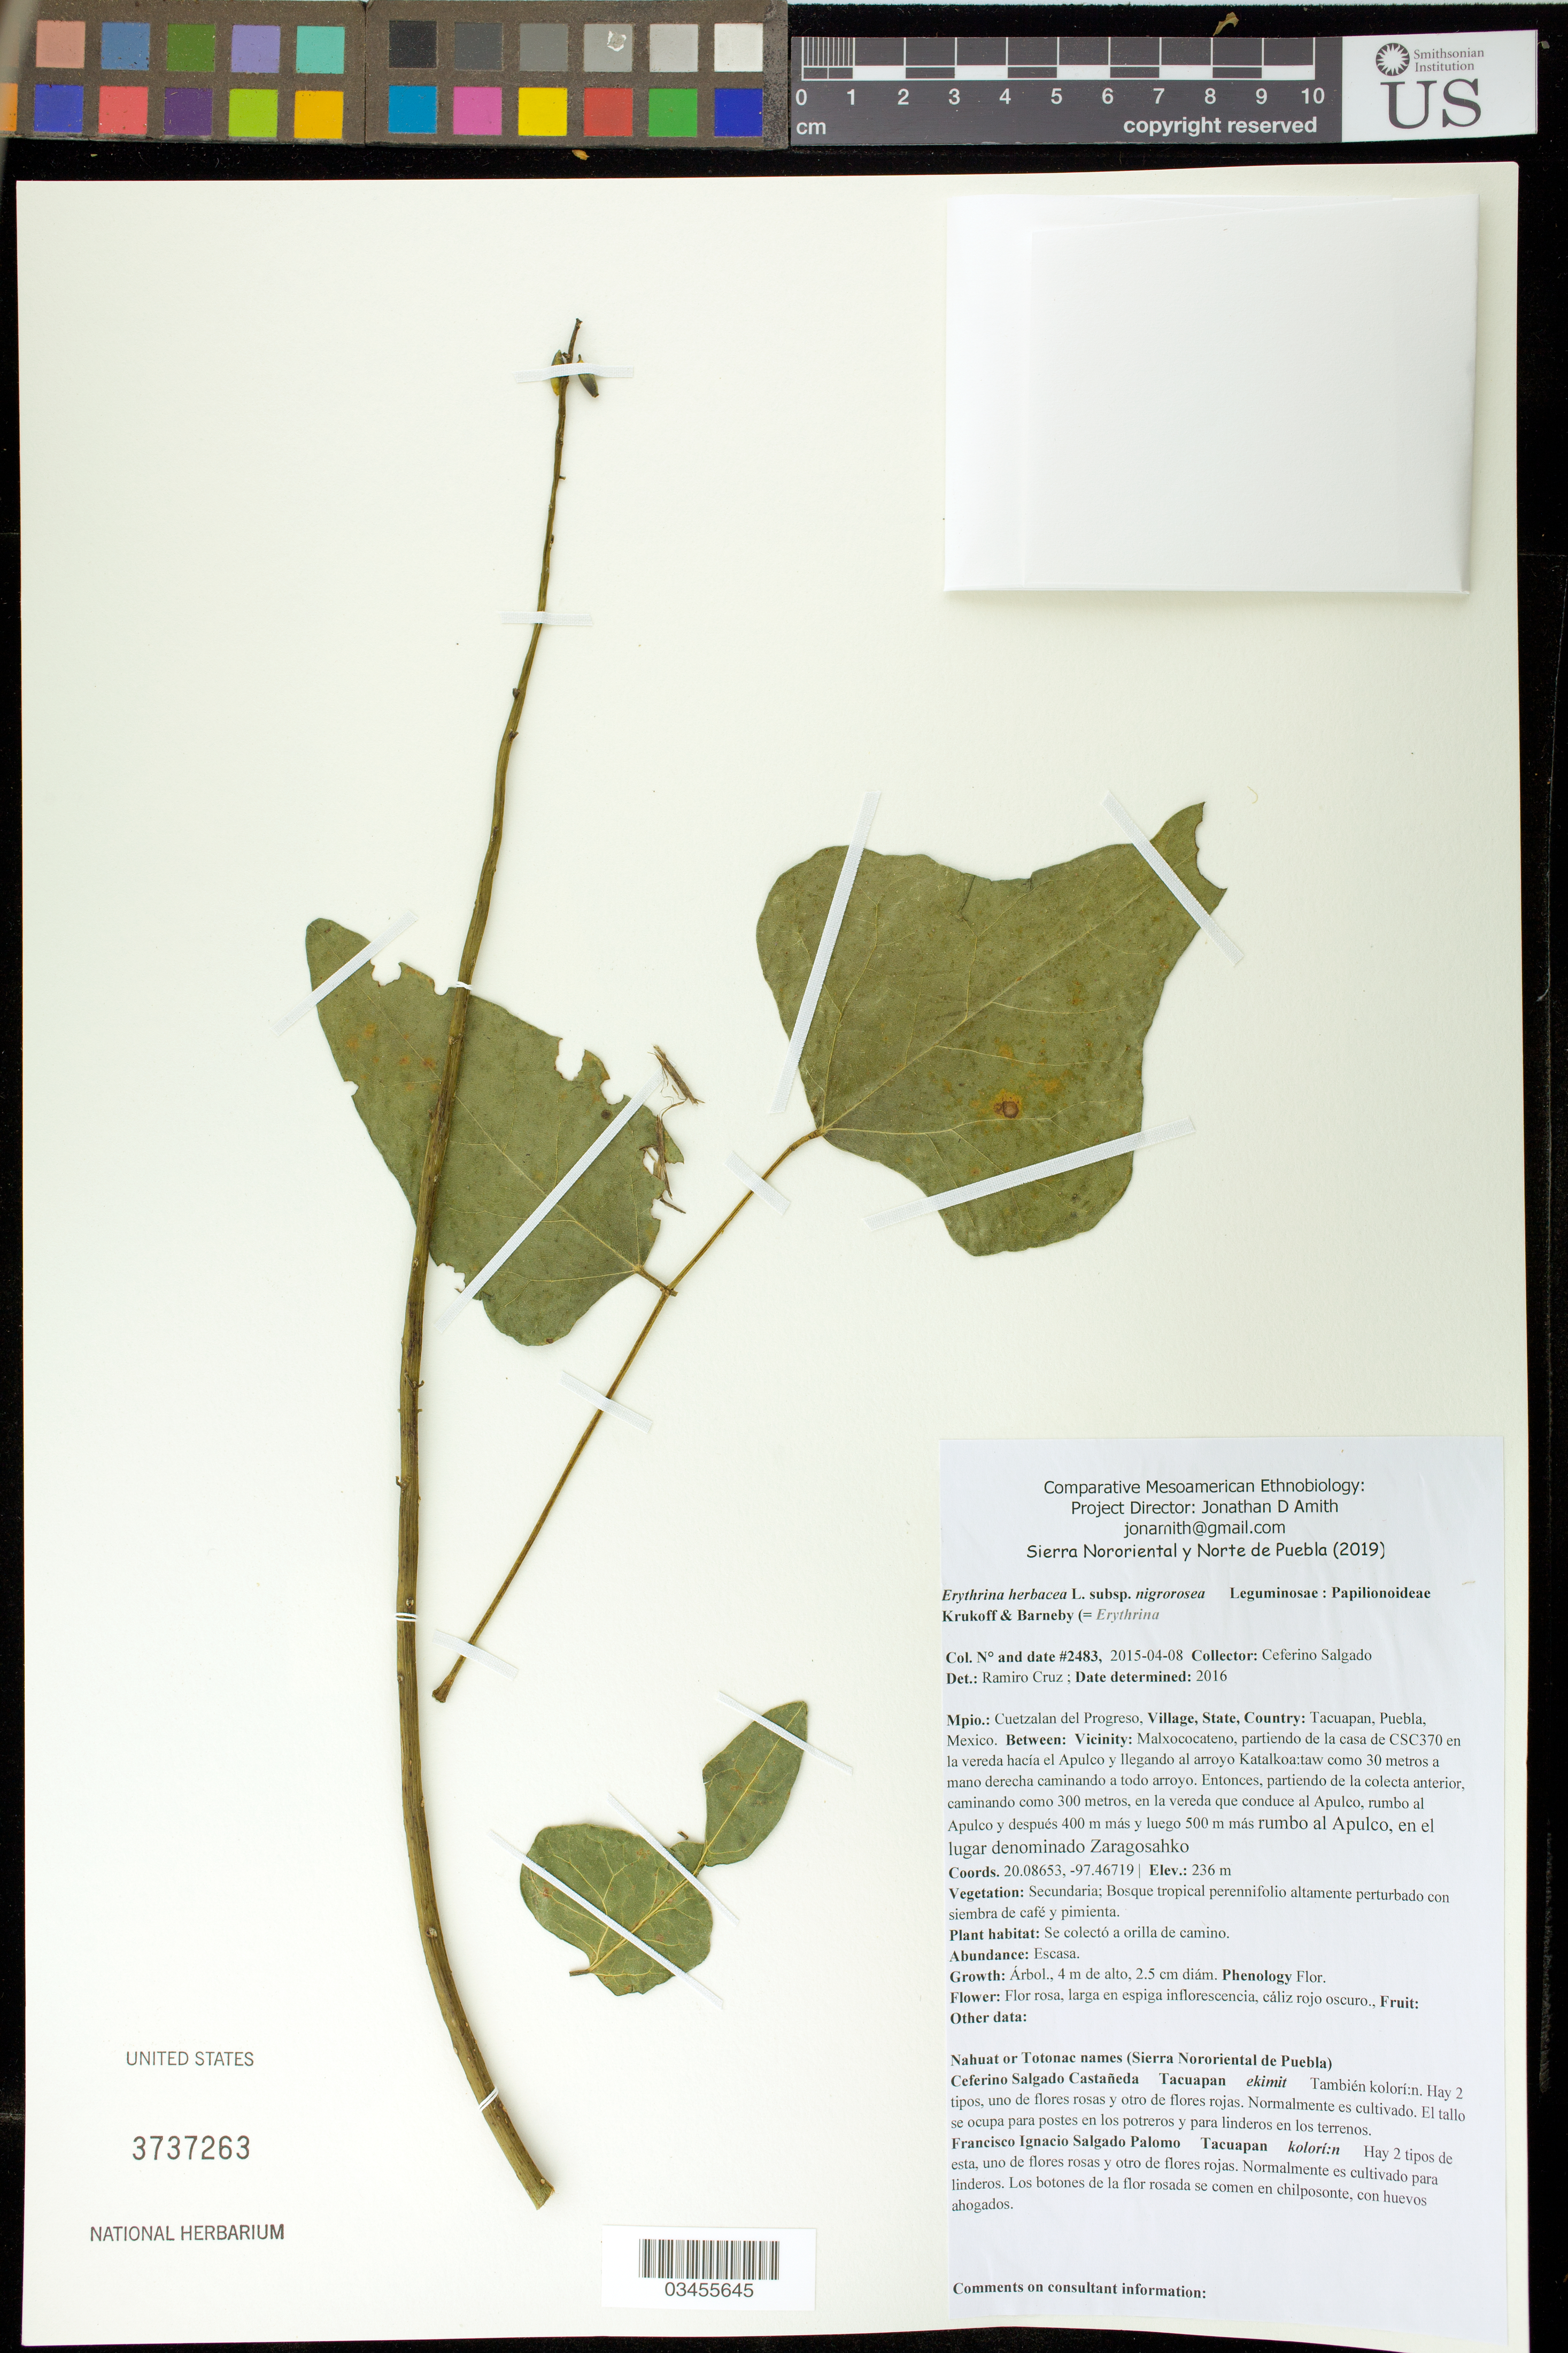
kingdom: Plantae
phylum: Tracheophyta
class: Magnoliopsida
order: Fabales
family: Fabaceae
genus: Erythrina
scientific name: Erythrina herbacea subsp. nigrorosea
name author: Krukoff & Moldenke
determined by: Cruz, R.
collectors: C. Salgado Castañeda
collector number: CSC_02483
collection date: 2015-04-08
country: México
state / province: Puebla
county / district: Cuetzalan del Progreso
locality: PUEBLO: Tacuapan; LOCALIDAD EXACTA: Malxococateno, partiendo de la casa de CSC370 en la vereda hacía el Apulco y llegando al arroyo Katalkoa:taw como 30 metros a mano derecha caminando a todo arroyo. Entonces, partiendo de la colecta anterior, caminando c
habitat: Bosque tropical perennifolio altamente perturbado con siembra de café y pimienta | Se colectó a orilla de camino.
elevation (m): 236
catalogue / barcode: US 3737263